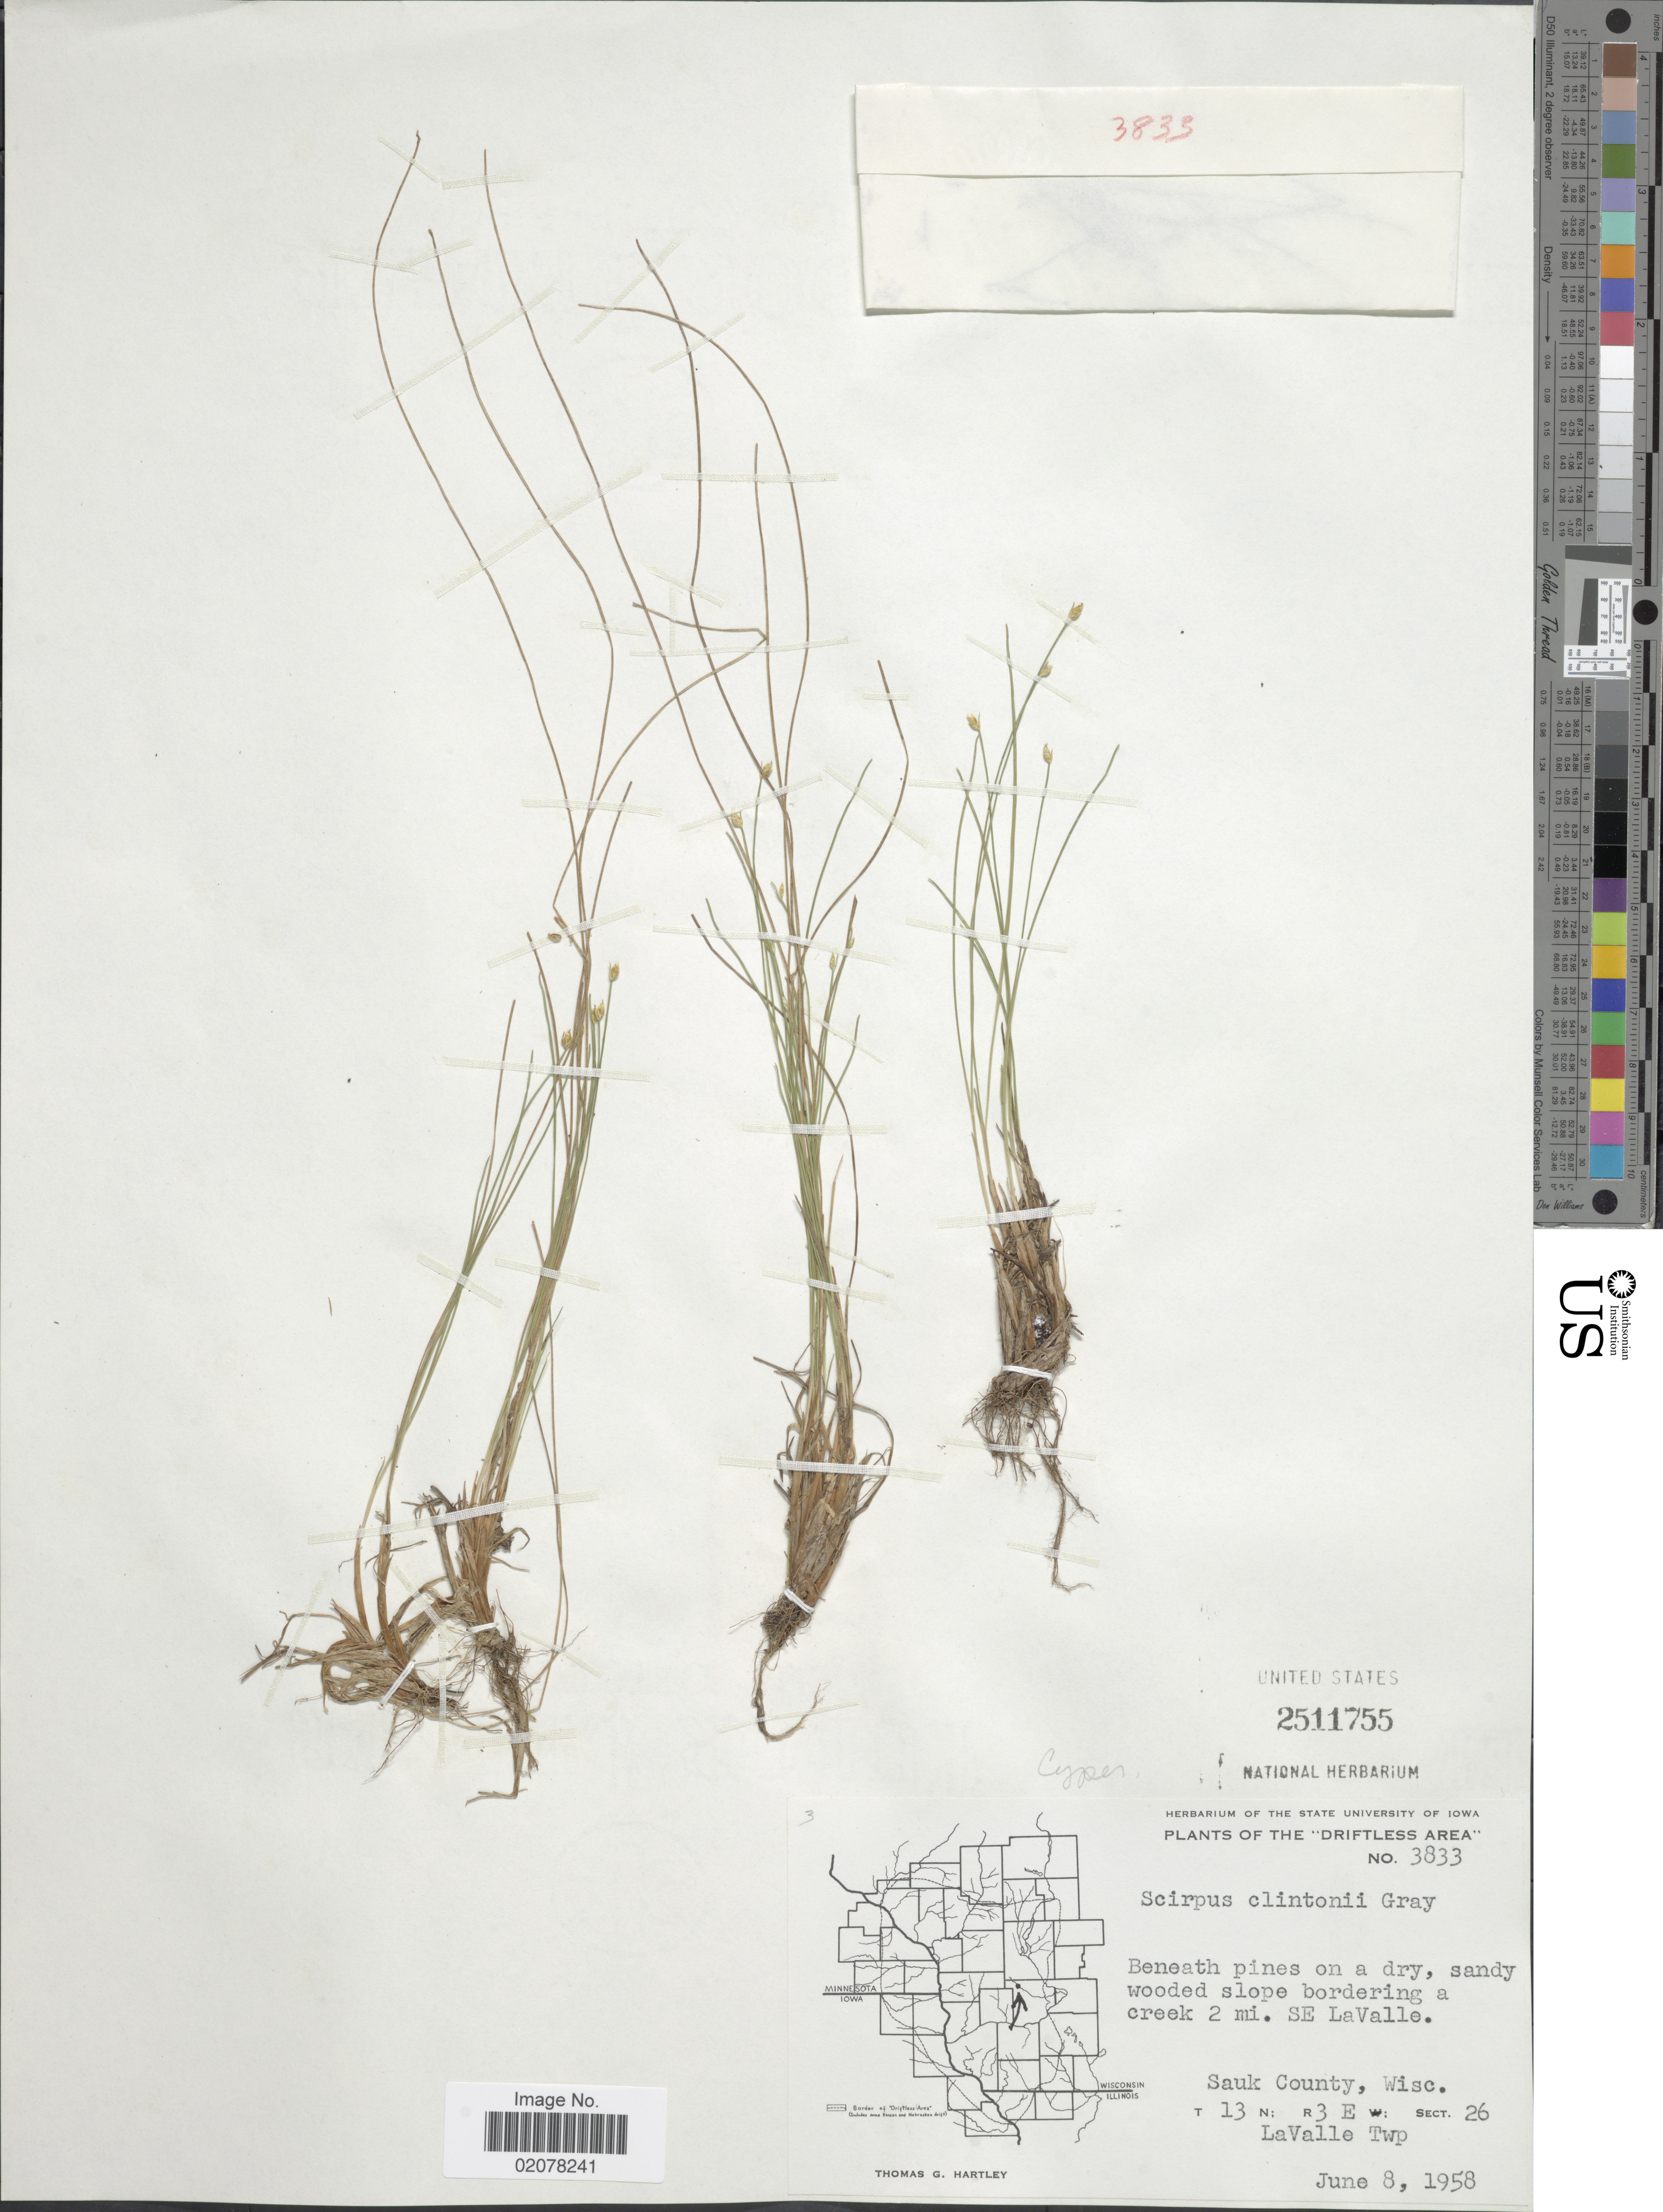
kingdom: Plantae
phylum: Tracheophyta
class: Liliopsida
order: Poales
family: Cyperaceae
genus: Trichophorum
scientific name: Trichophorum clintonii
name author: (A. Gray) S.G. Sm.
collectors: T. G. Hartley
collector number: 3833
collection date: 1958-06-08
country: United States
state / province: Wisconsin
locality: Driftless Area, beneath pines on a dry, sandy wooded slope bordering a creek, 2 mi. SE La Valle, Sauk County LaValle Twp, T13N; R3E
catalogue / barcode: US 2511755